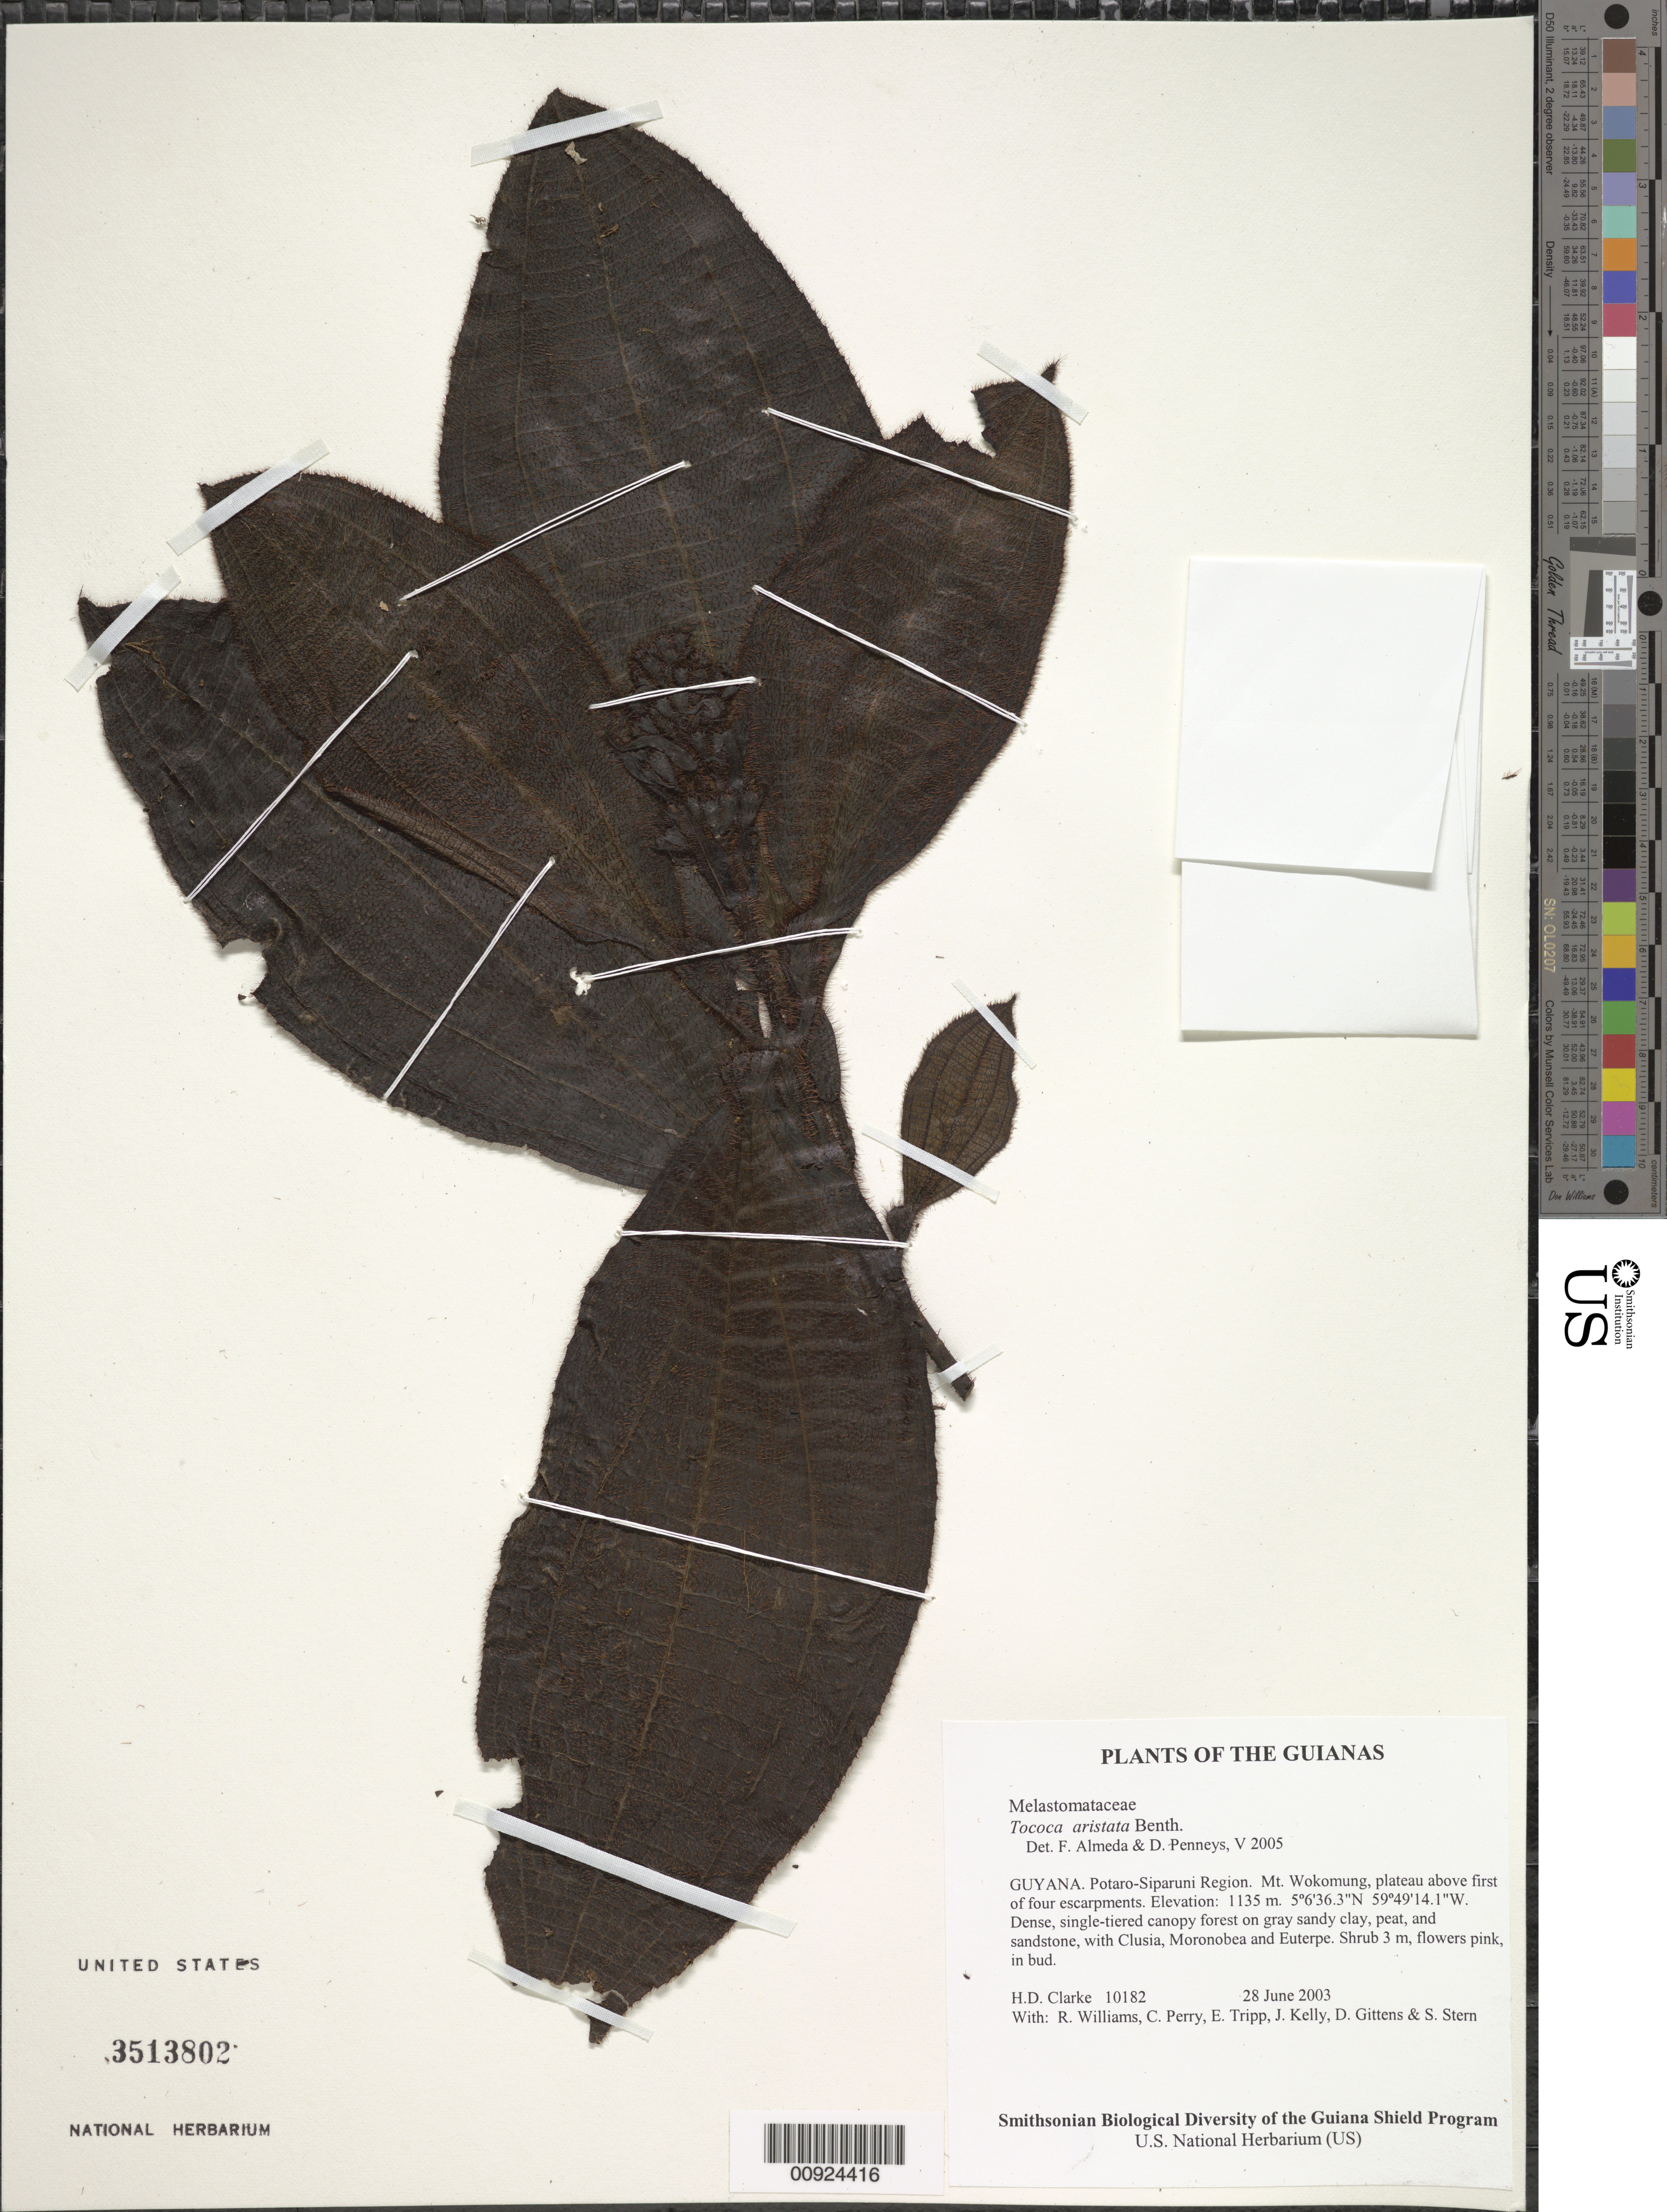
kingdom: Plantae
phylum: Tracheophyta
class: Magnoliopsida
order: Myrtales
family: Melastomataceae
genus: Tococa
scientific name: Tococa aristata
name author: Benth.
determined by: Almeda, F.; Penneys, D. S.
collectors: H. D. Clarke, R. Williams, C. Perry, E. Tripp, J. Kelly, D. Gittens & S. R. Stern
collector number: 10182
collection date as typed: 28 June 2003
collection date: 2003-06-28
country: Guyana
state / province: Potaro-Siparuni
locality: Mt. Wokomung, plateau above first of four escarpments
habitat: Dense, single-tiered canopy forest on gray sandy clay, peat, and sandstone, with Clusia, Moronobea and Euterpe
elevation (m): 1135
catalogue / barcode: US 3513802